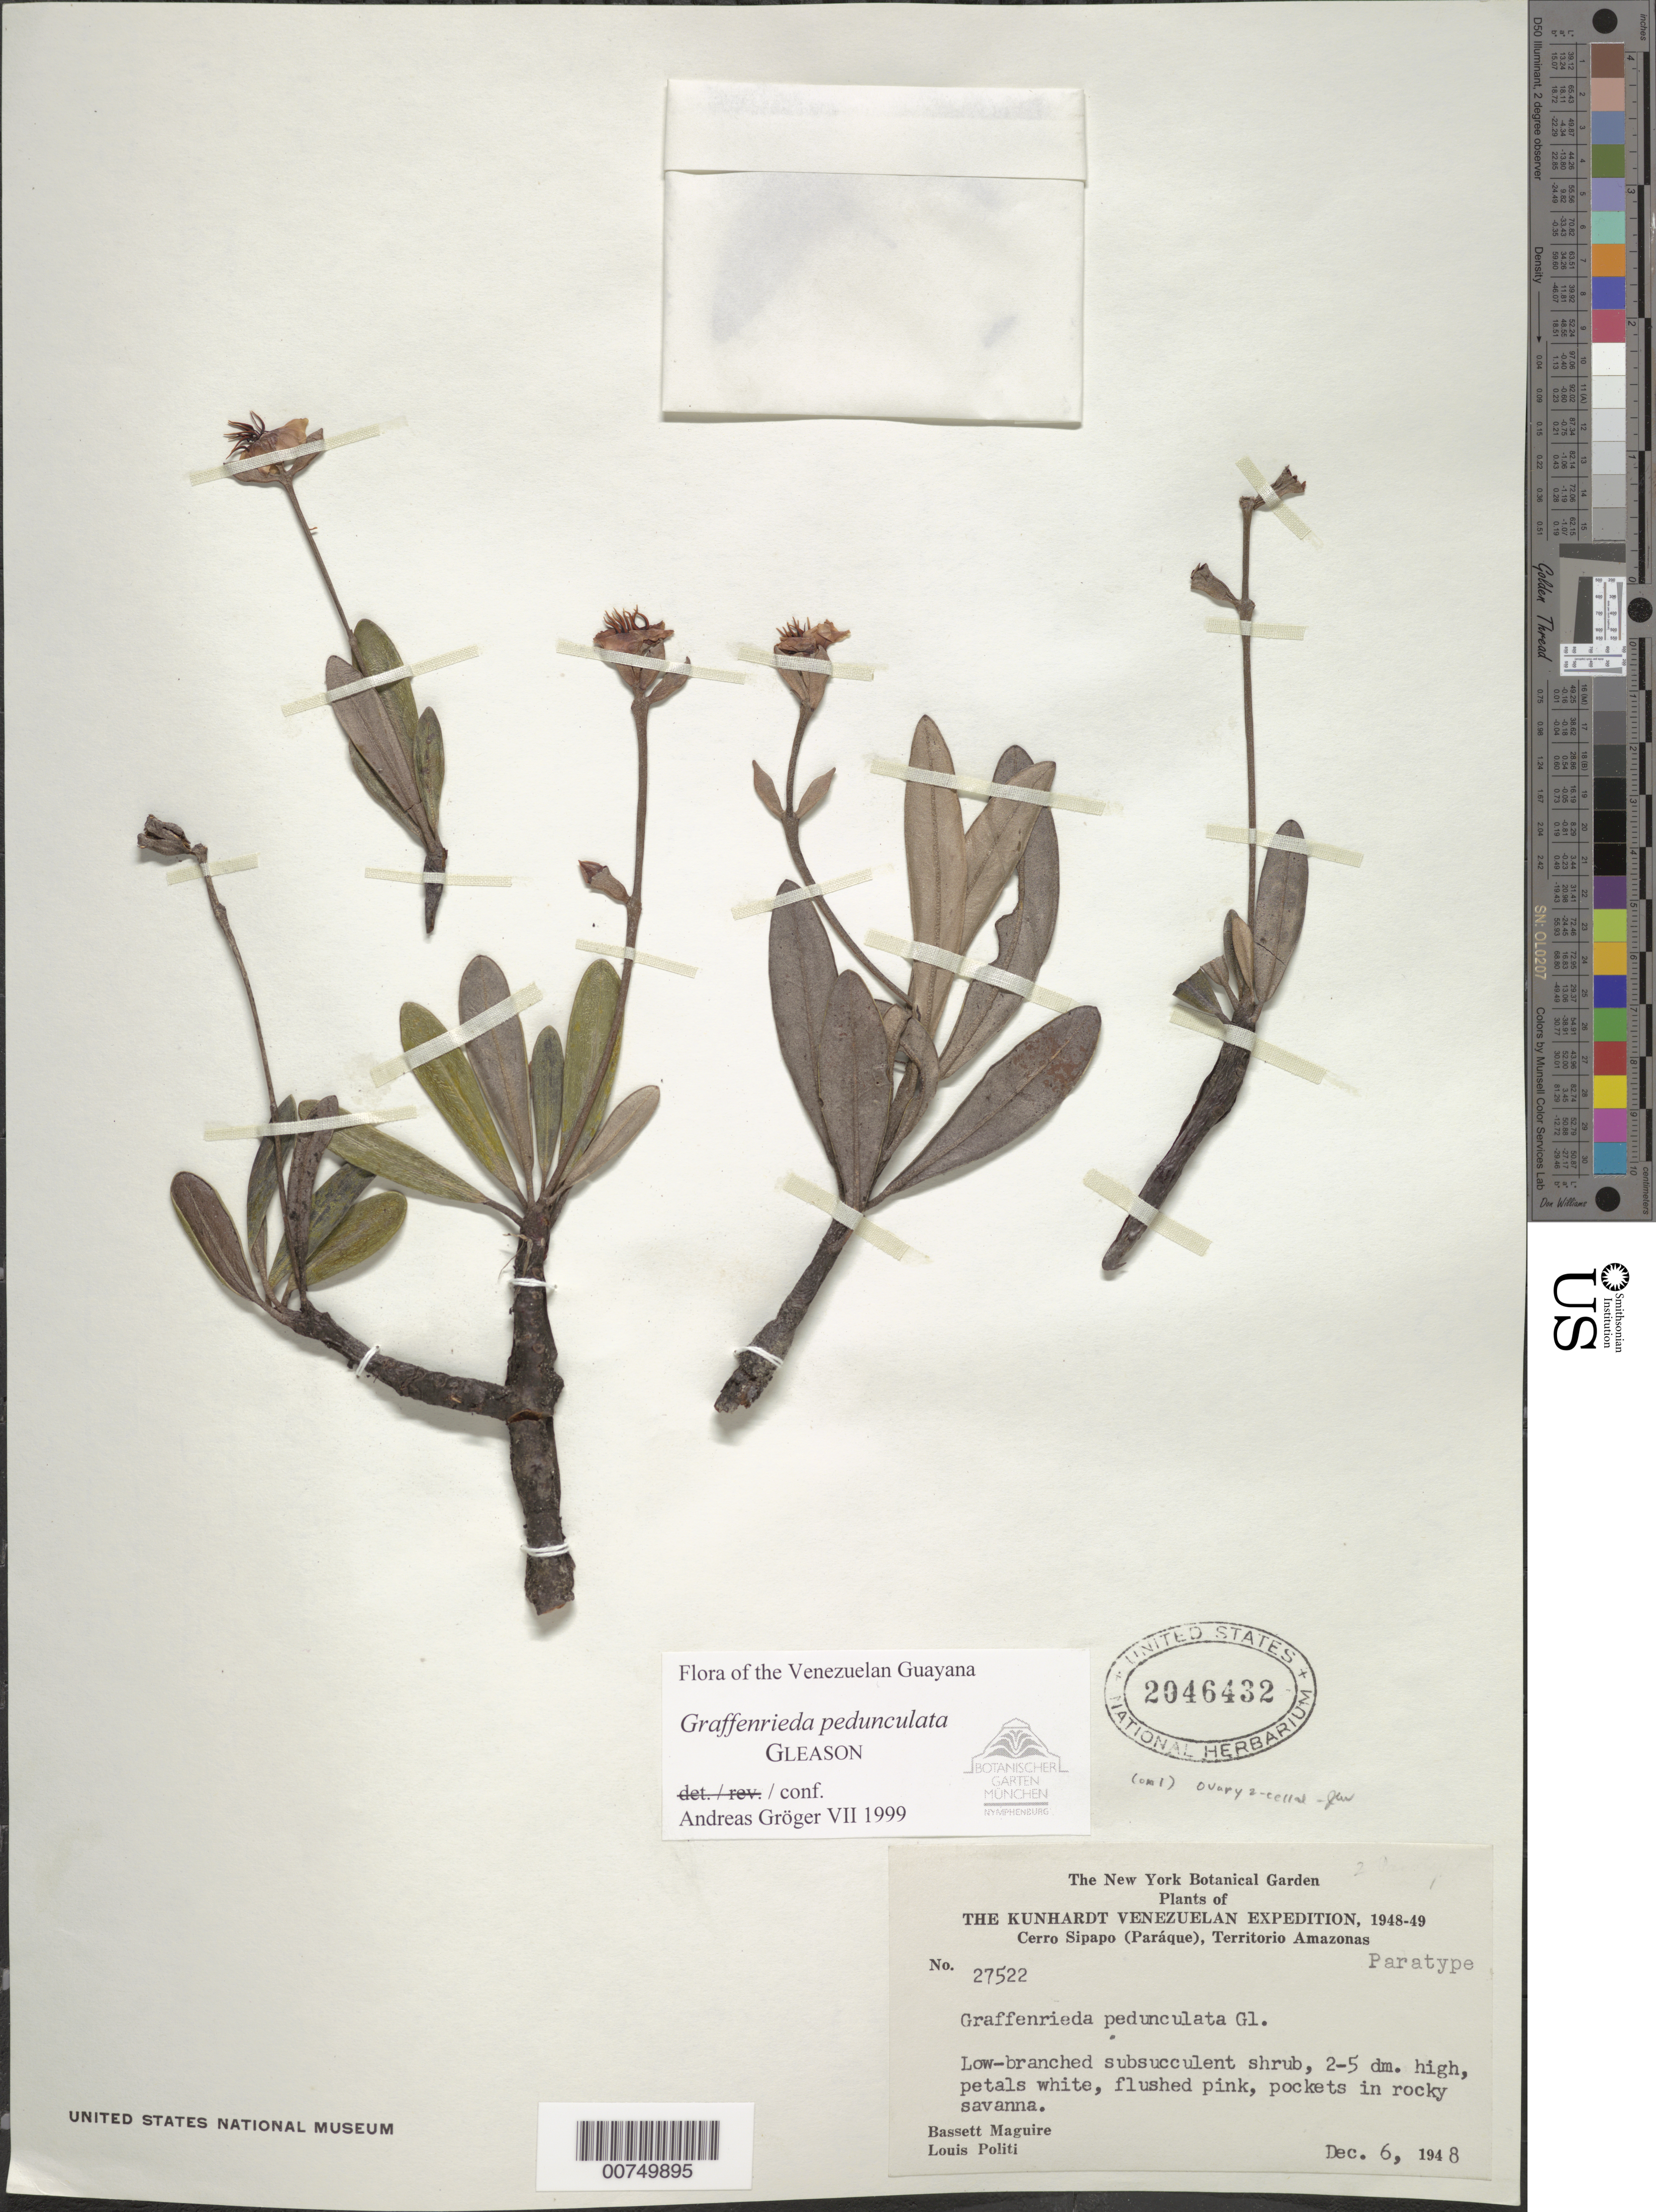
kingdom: Plantae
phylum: Tracheophyta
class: Magnoliopsida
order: Myrtales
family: Melastomataceae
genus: Graffenrieda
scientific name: Graffenrieda pedunculata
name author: Gleason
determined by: Gröger, A.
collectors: B. Maguire & L. Politi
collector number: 27522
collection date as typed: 6-Dec-48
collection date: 1948-12-06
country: Venezuela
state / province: Amazonas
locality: Cerro Sipapo (Paráque)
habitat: Pockets in rocky savanna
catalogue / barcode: US 2046432